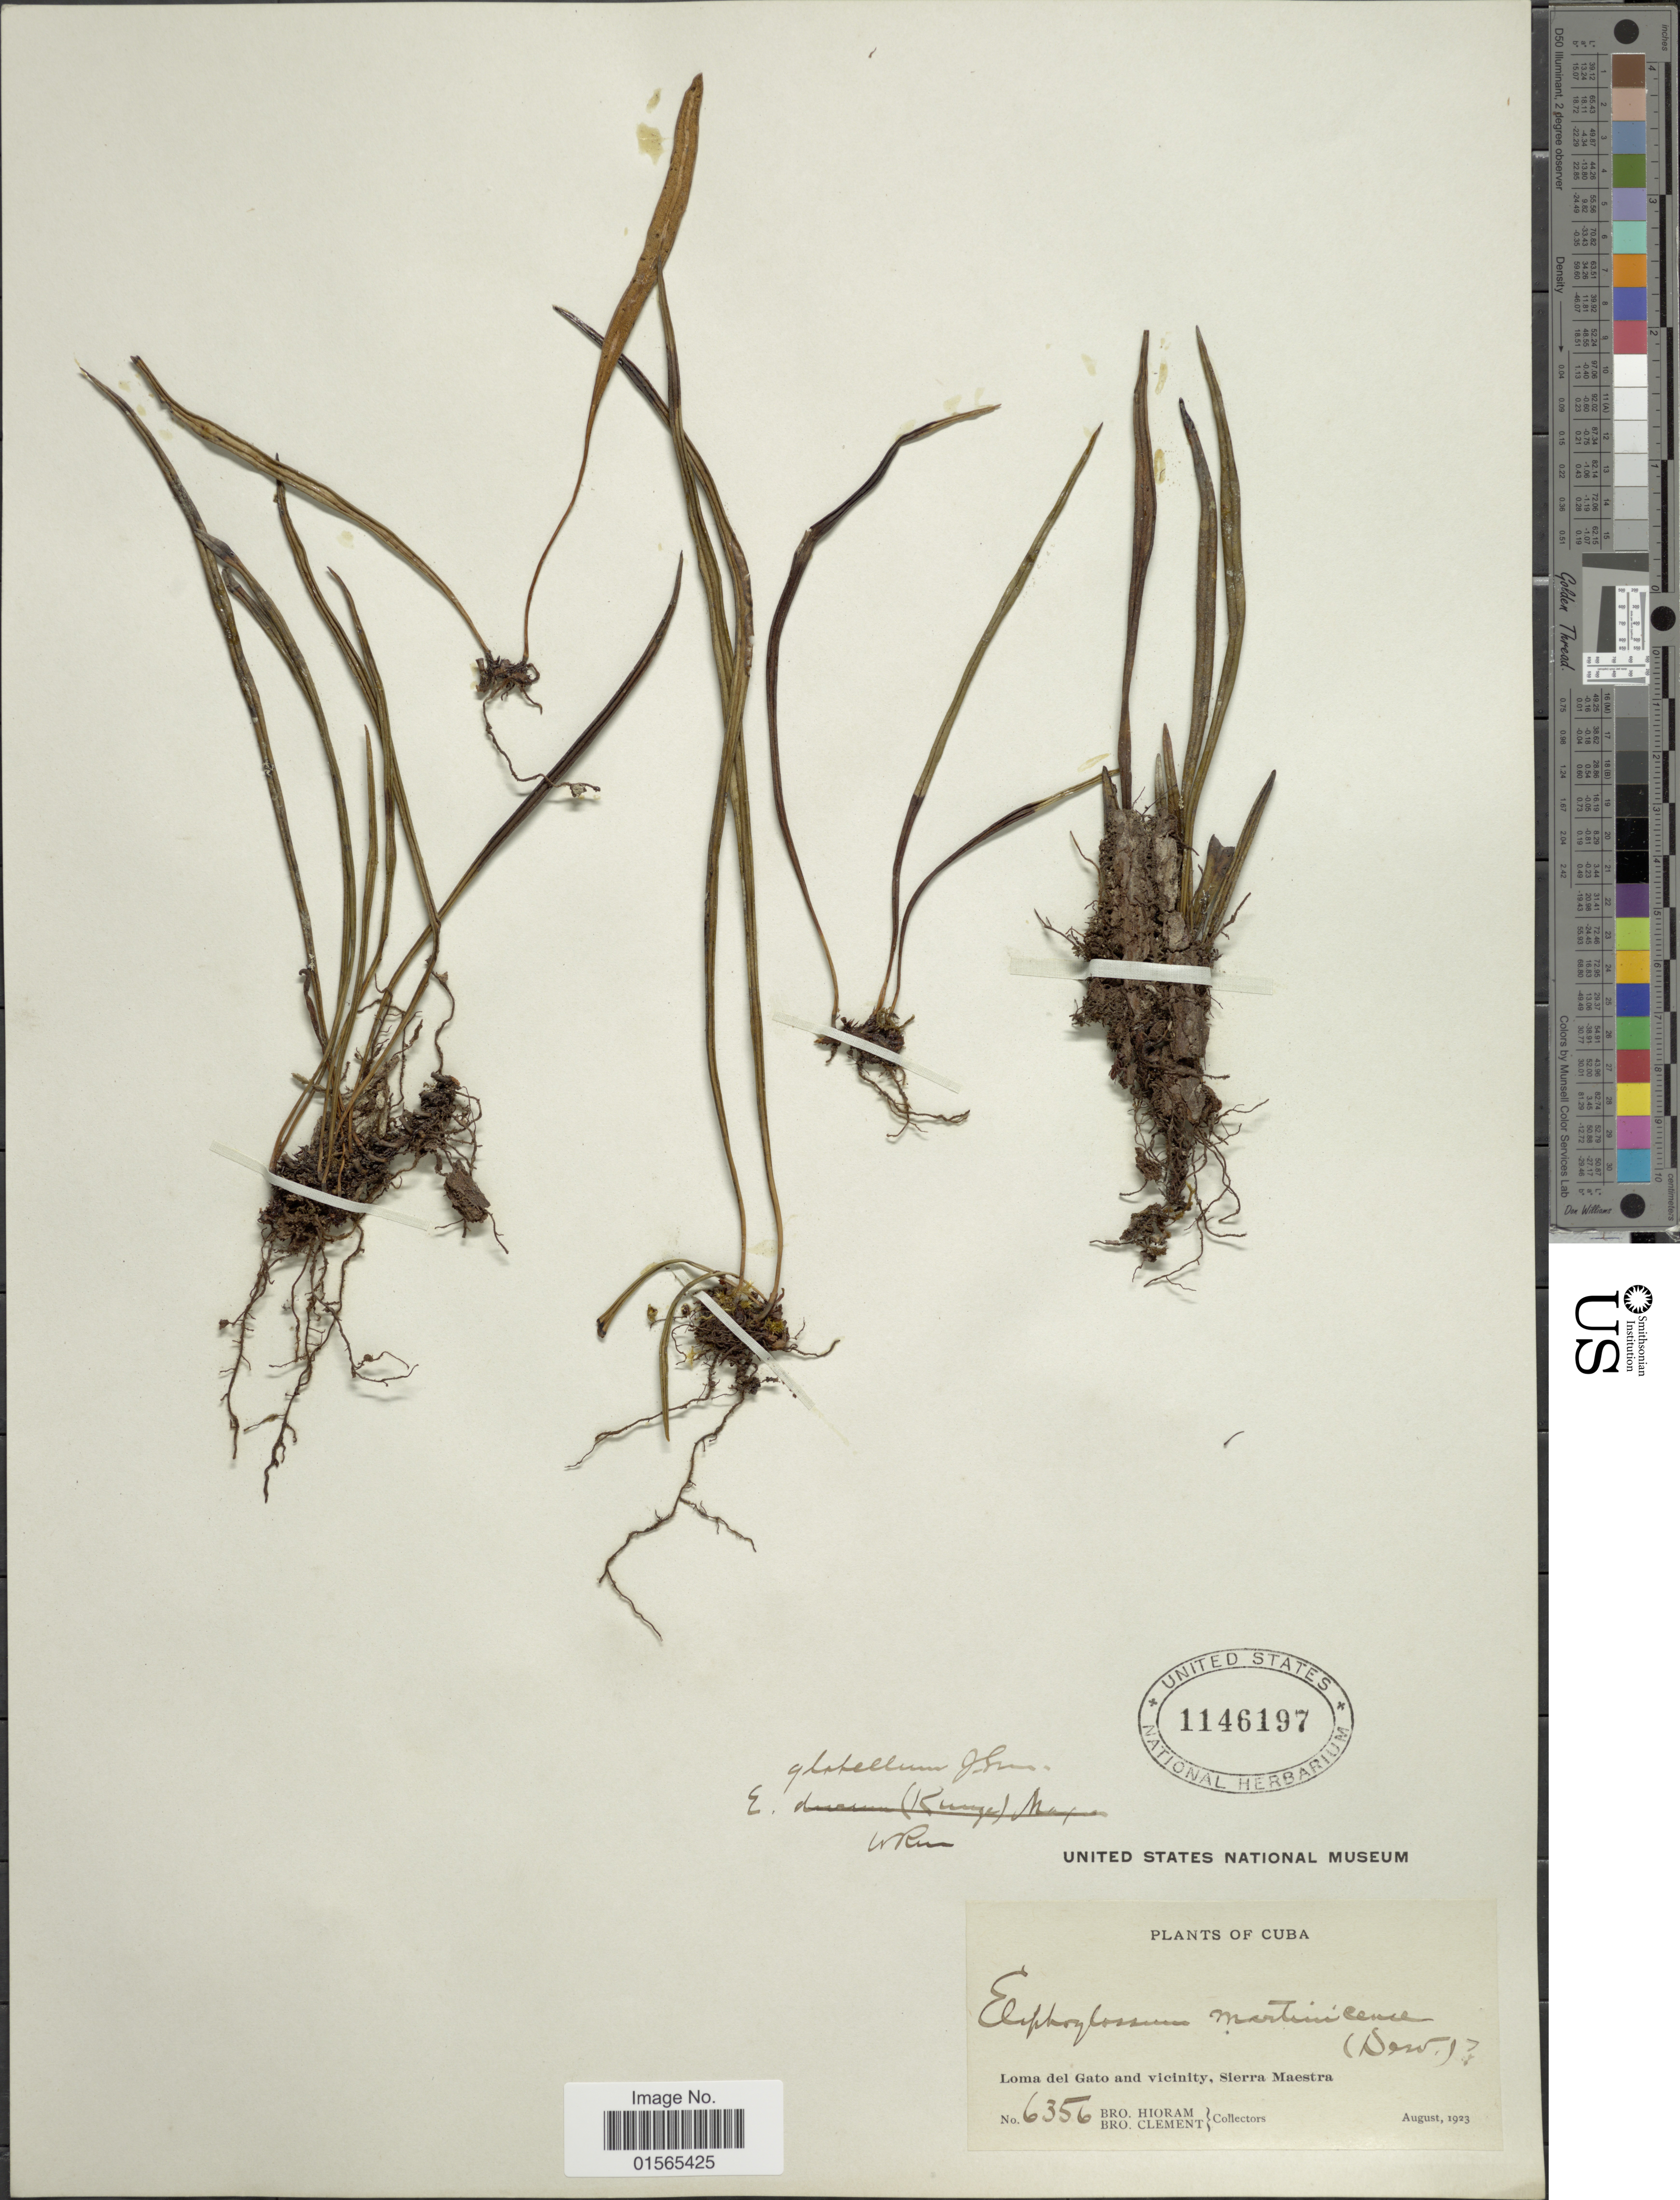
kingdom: Plantae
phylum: Tracheophyta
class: Polypodiopsida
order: Polypodiales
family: Dryopteridaceae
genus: Elaphoglossum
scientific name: Elaphoglossum glabellum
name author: J. Sm.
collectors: Bro. Hioram & B. Clement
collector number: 6356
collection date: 1923-08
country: Cuba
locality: Loma del Gato and Vicinity, Sierra Meastra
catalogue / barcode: US 1146197